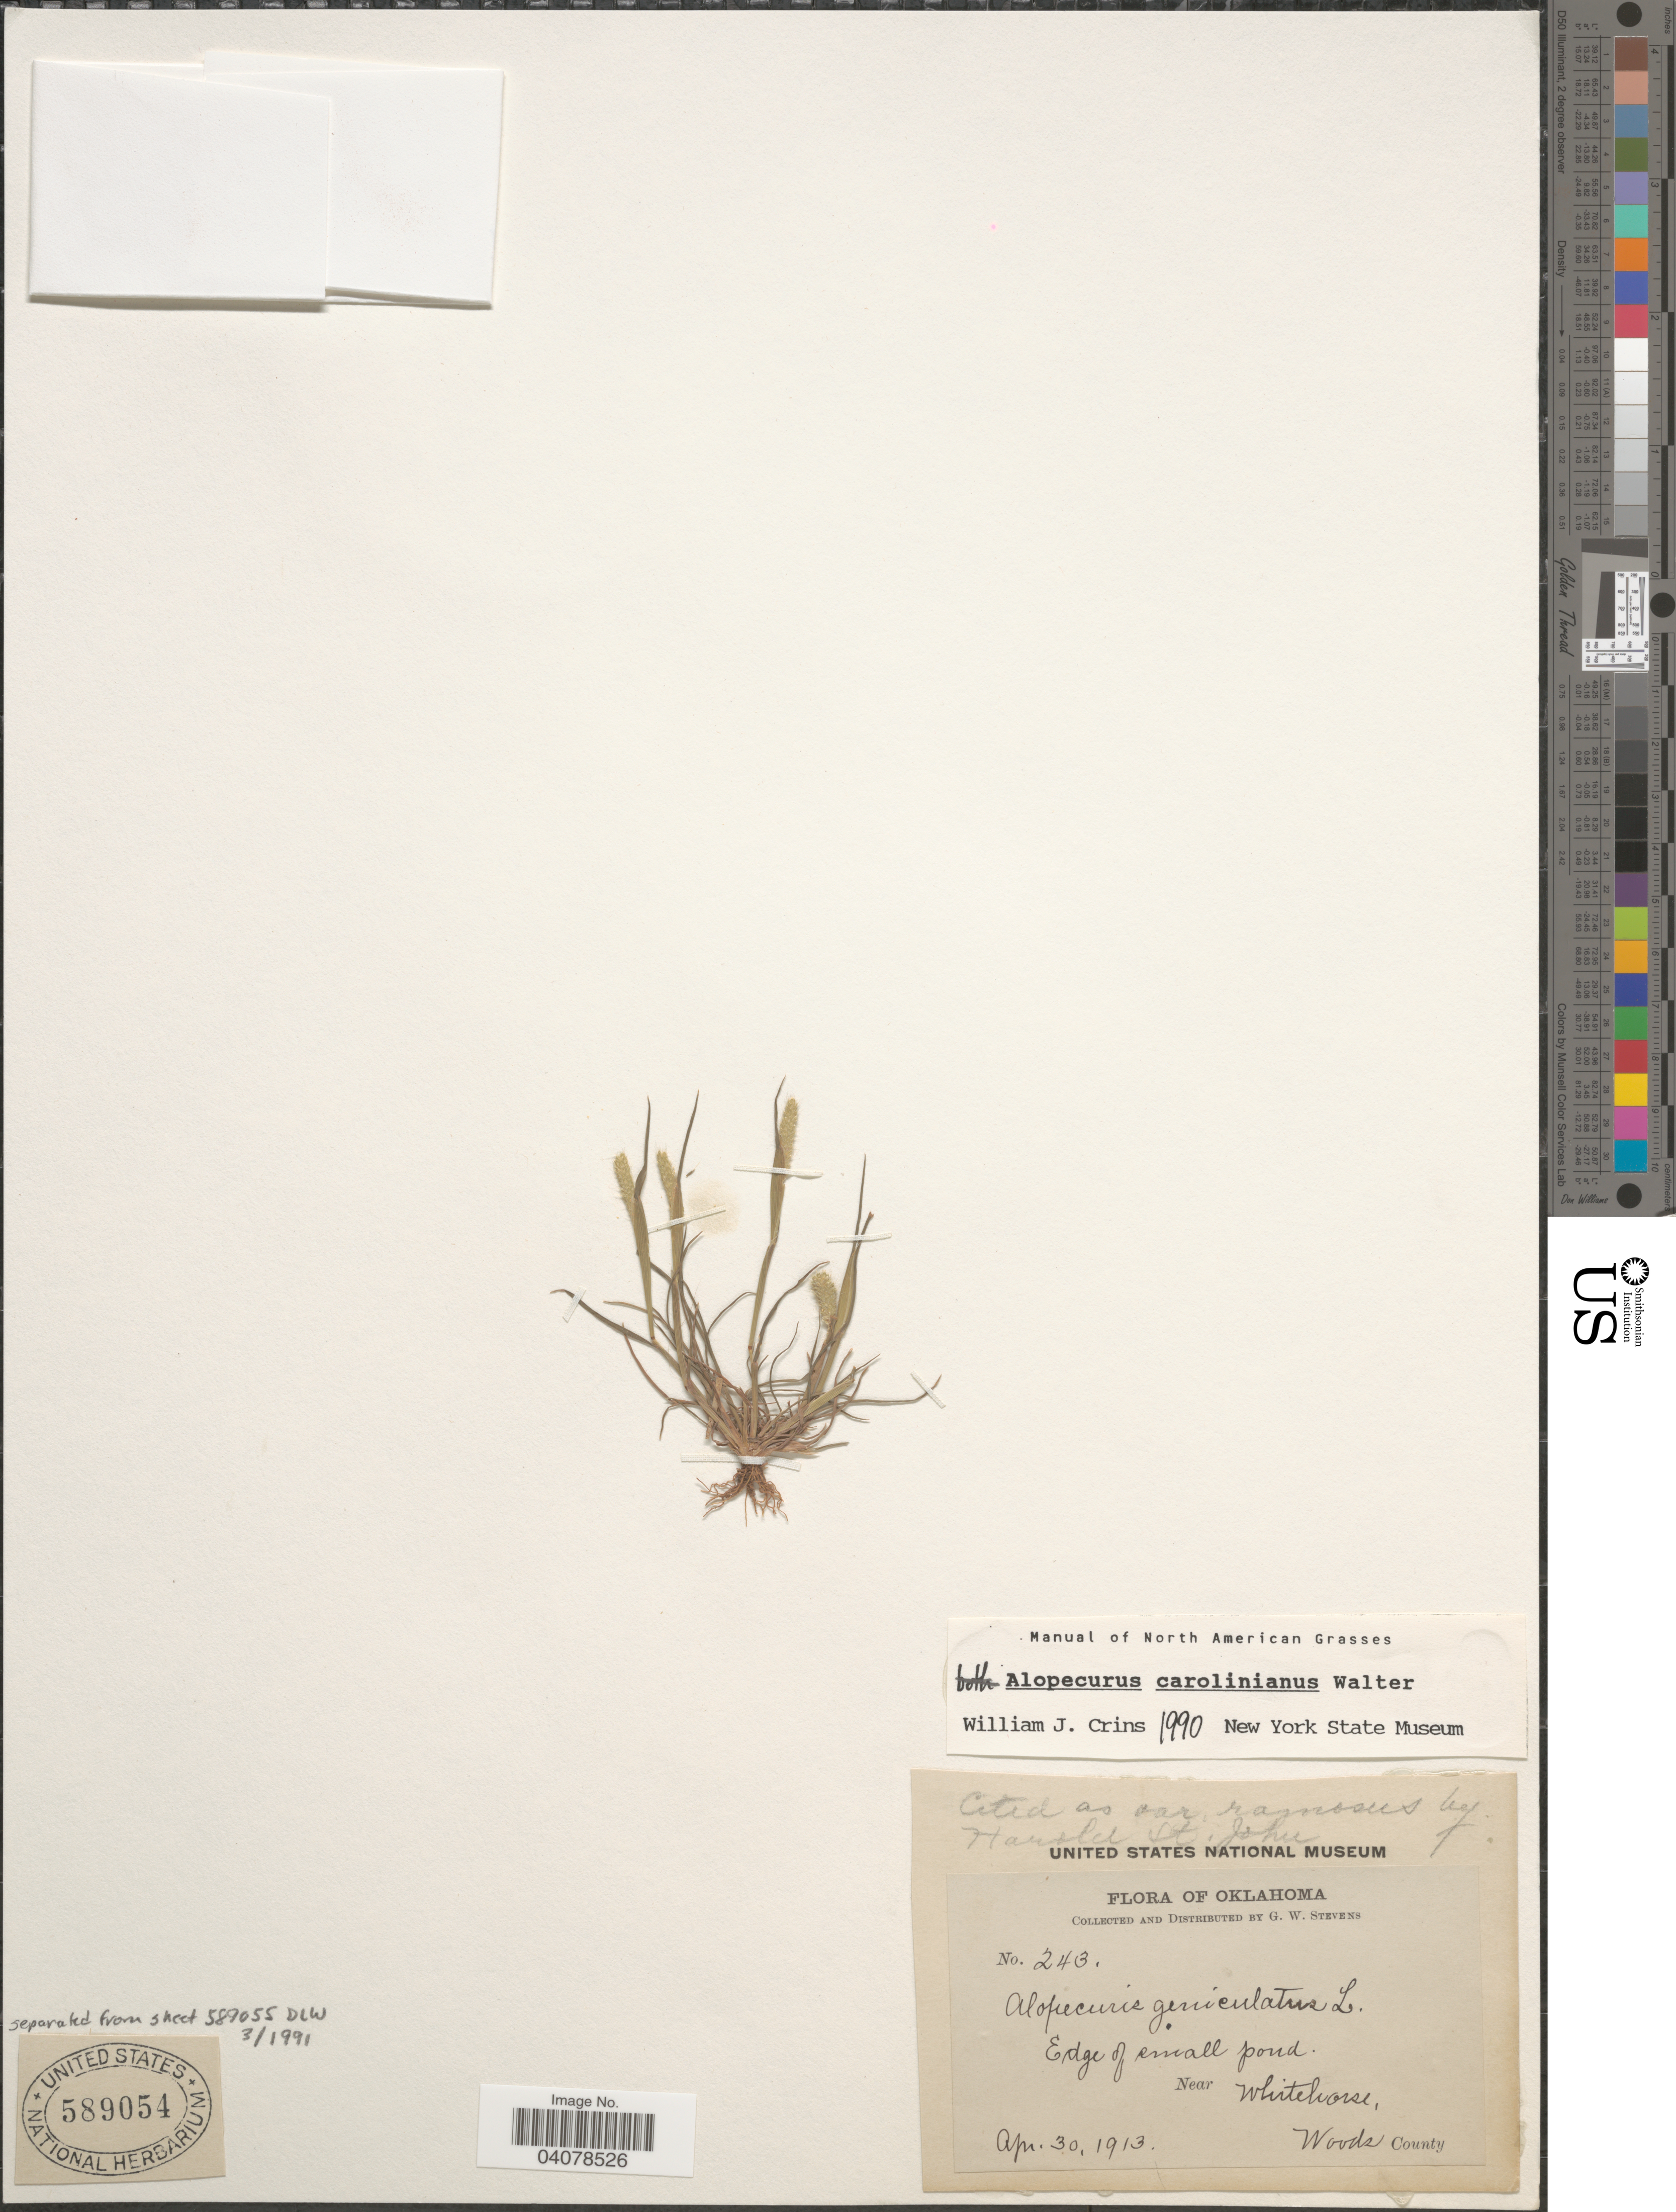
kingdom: Plantae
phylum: Tracheophyta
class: Liliopsida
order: Poales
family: Poaceae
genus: Alopecurus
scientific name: Alopecurus carolinianus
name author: Walter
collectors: G. W. Stevens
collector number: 243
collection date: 1913-04-30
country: United States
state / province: Oklahoma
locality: Edge of small pond. Near Whitehorse, Woods County.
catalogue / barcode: US 589054